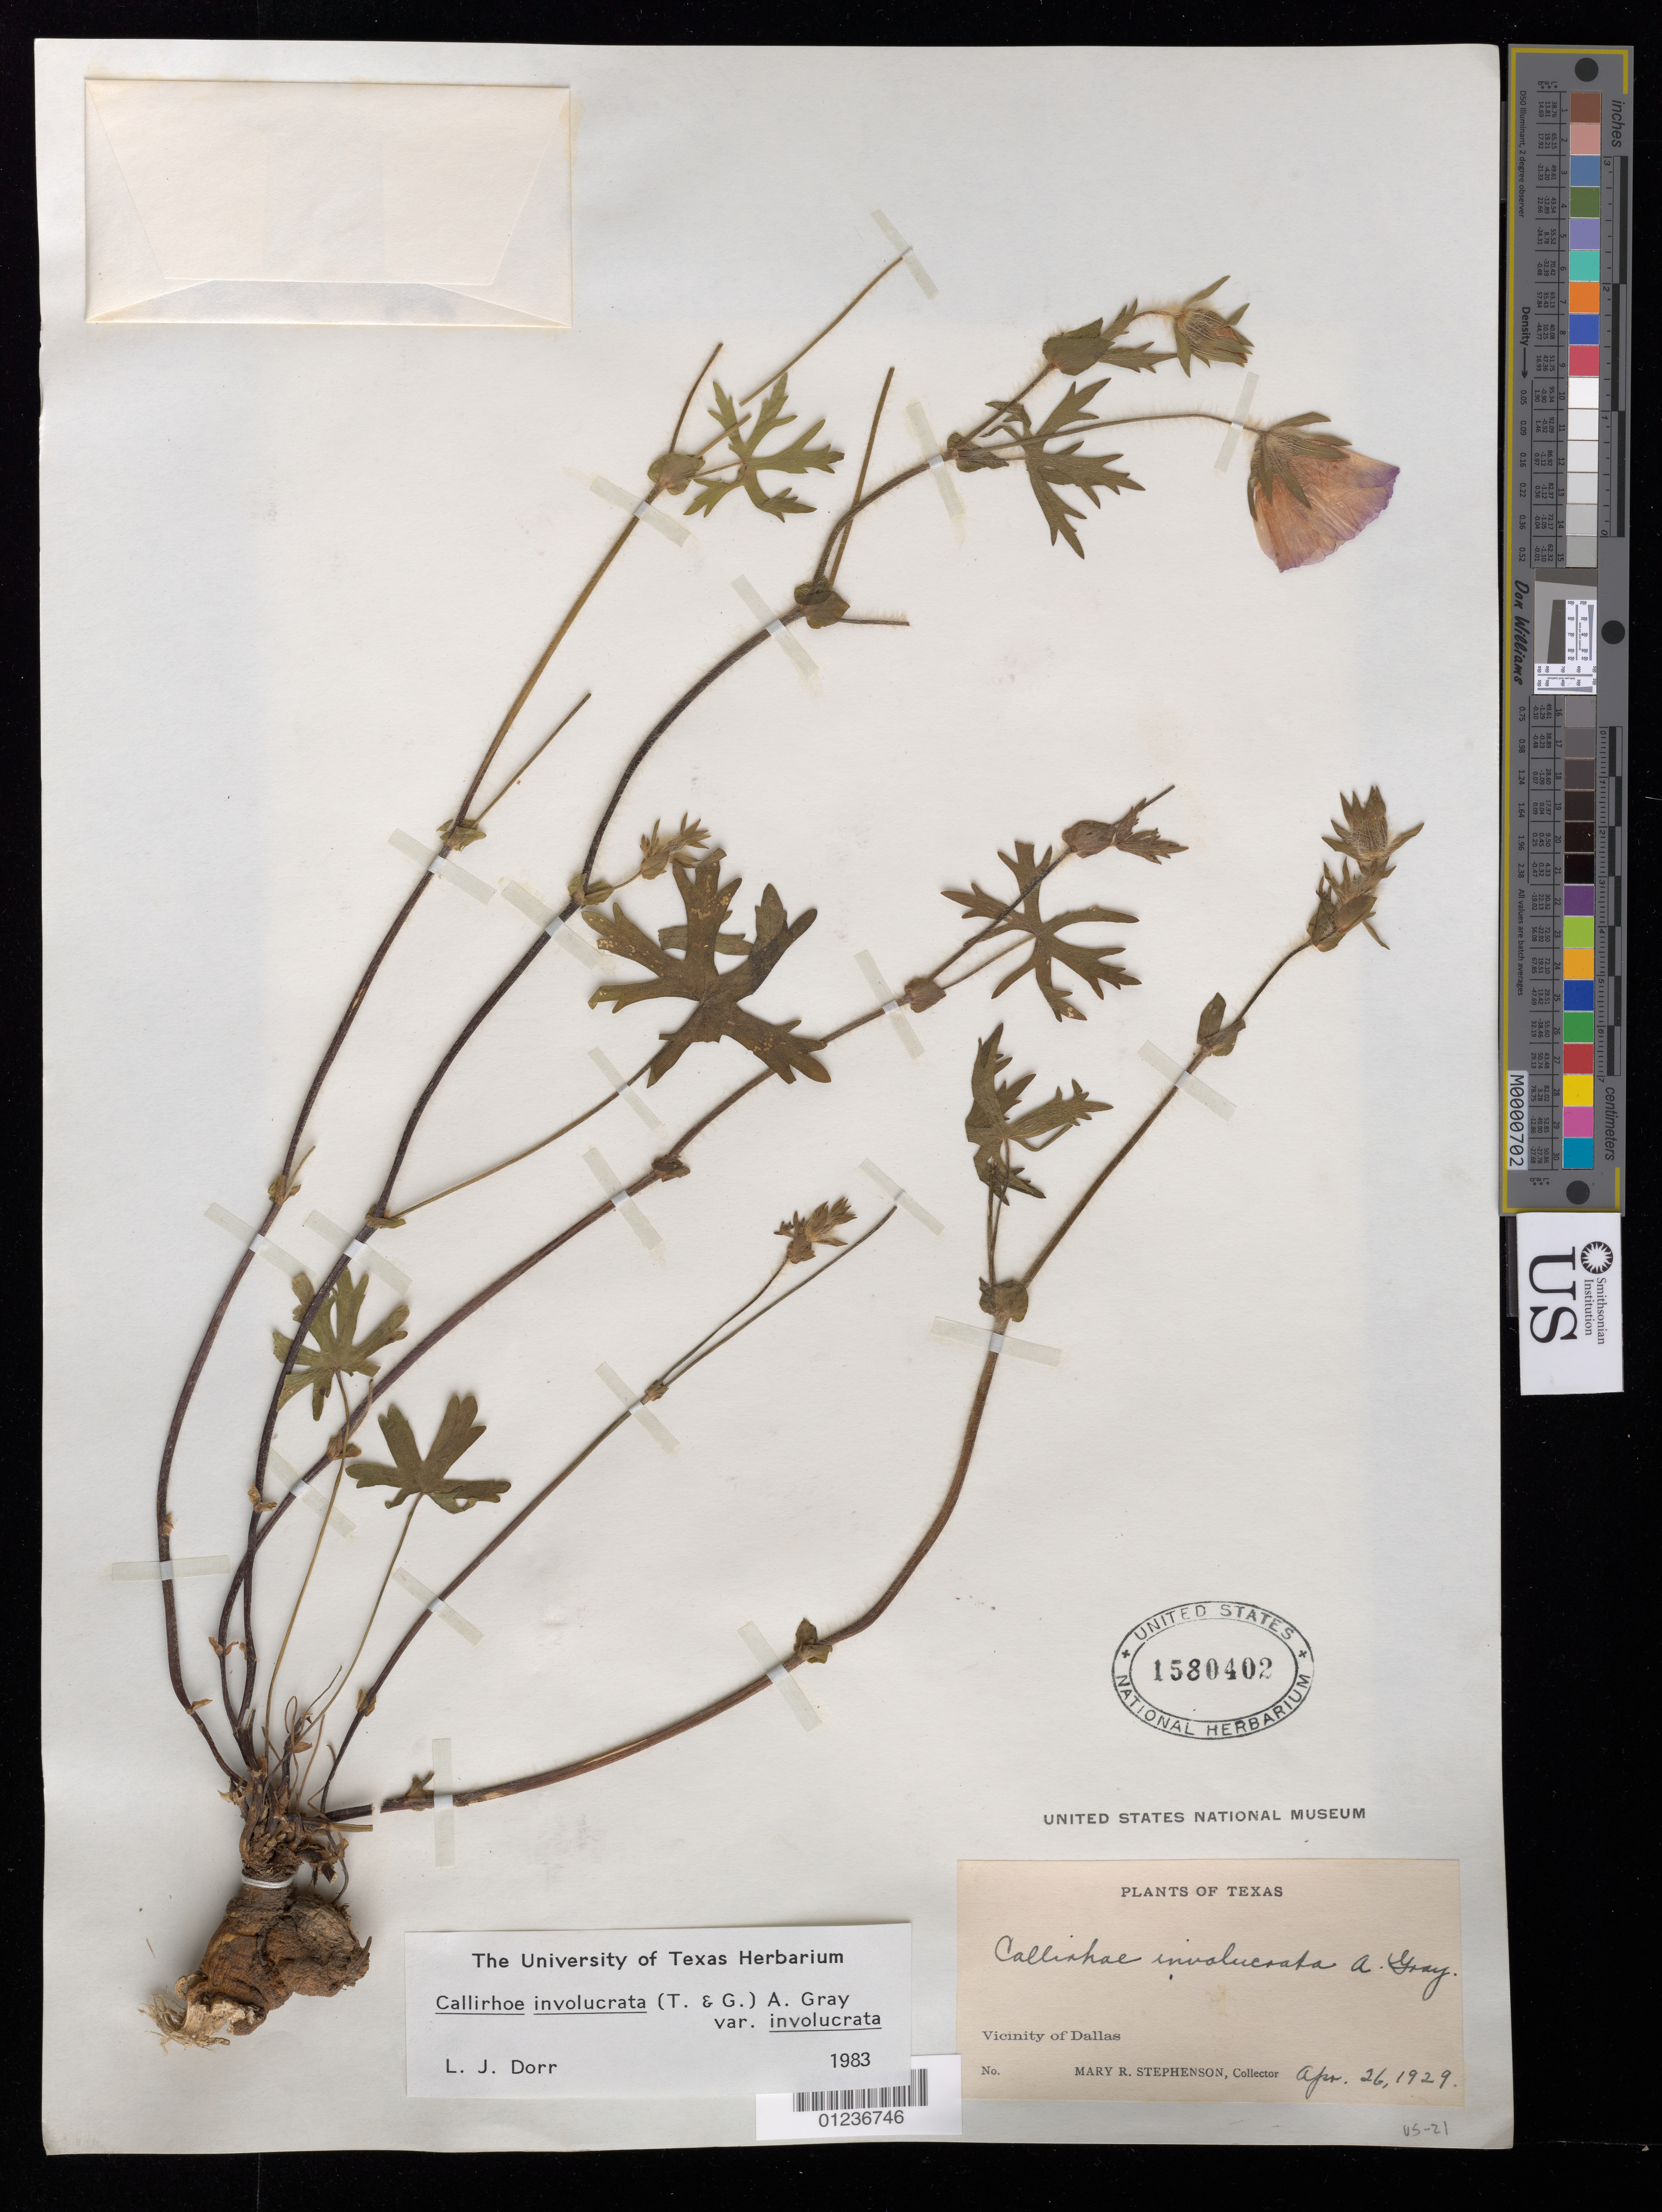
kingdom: Plantae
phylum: Tracheophyta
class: Magnoliopsida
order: Malvales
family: Malvaceae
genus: Callirhoe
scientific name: Callirhoe involucrata var. involucrata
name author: (Torr. & A. Gray) A. Gray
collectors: M. R. Stephenson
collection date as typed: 26 Apr 1929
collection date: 1929-04-26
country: United States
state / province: Texas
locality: Vicinity of Dallas.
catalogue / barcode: US 1580402